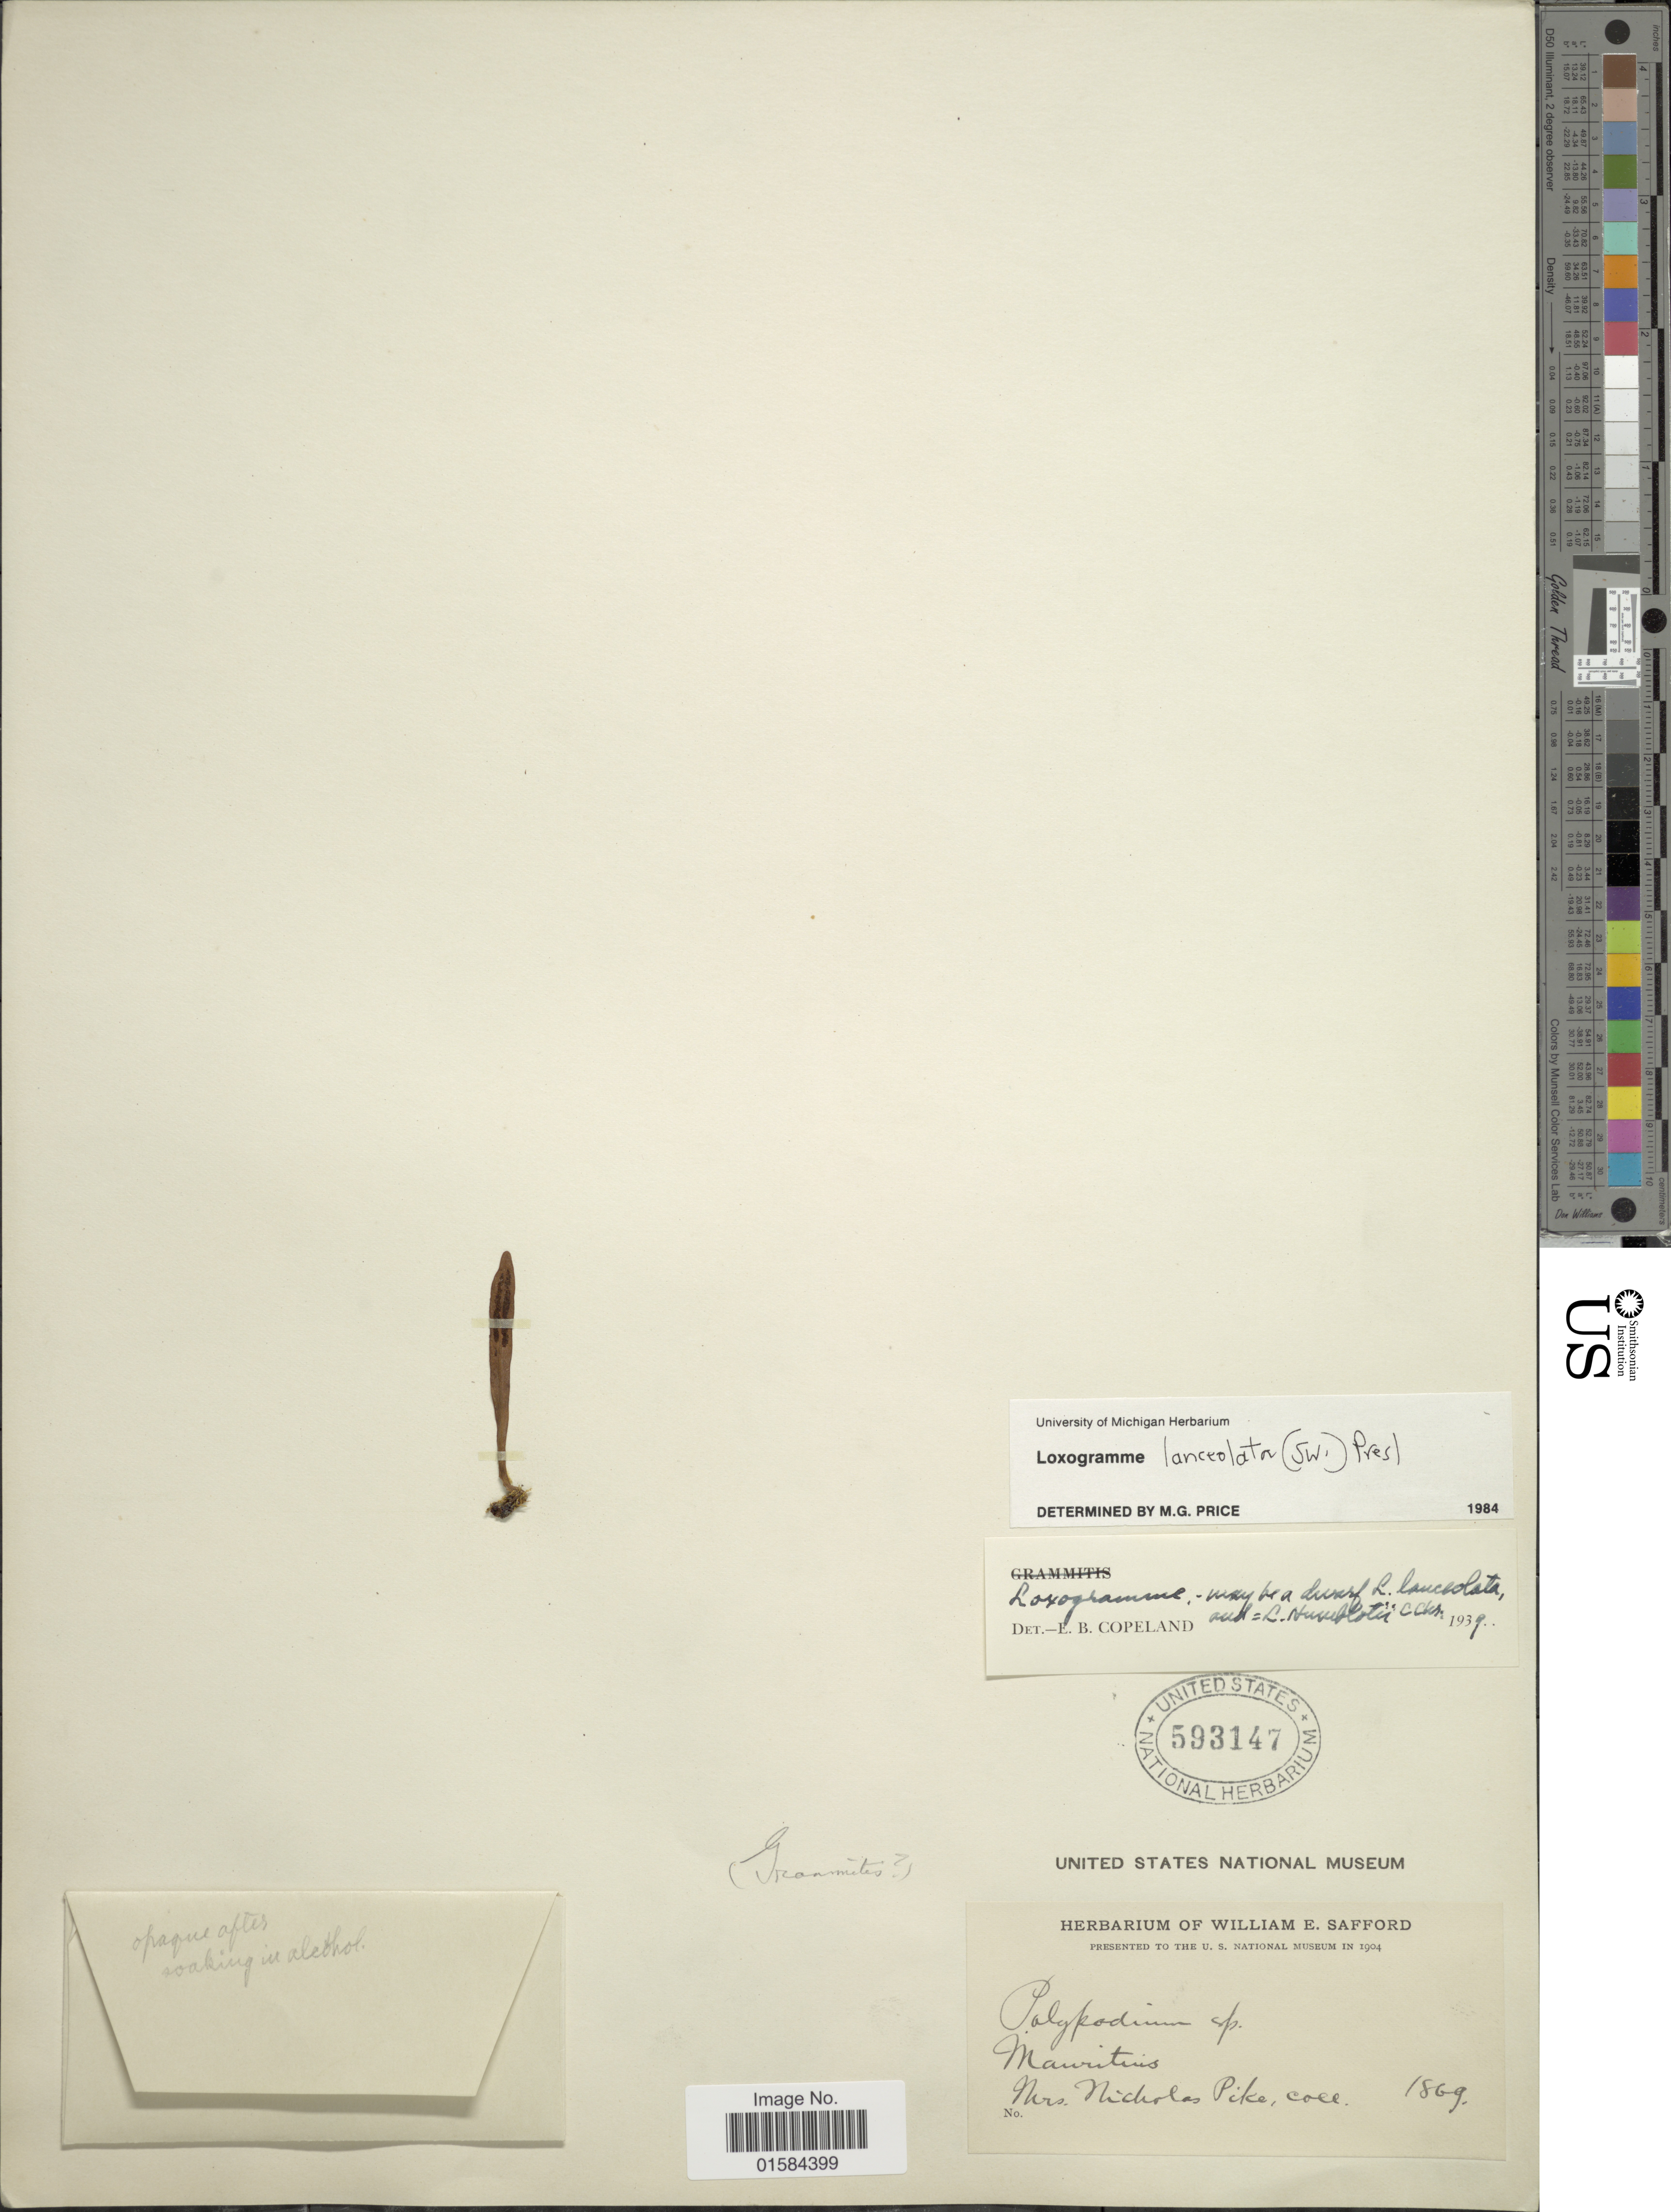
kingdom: Plantae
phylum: Tracheophyta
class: Polypodiopsida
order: Polypodiales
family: Polypodiaceae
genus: Loxogramme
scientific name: Loxogramme lanceolata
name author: (Sw.) C. Presl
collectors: N. Pike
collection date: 1869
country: Mauritius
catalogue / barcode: US 593147